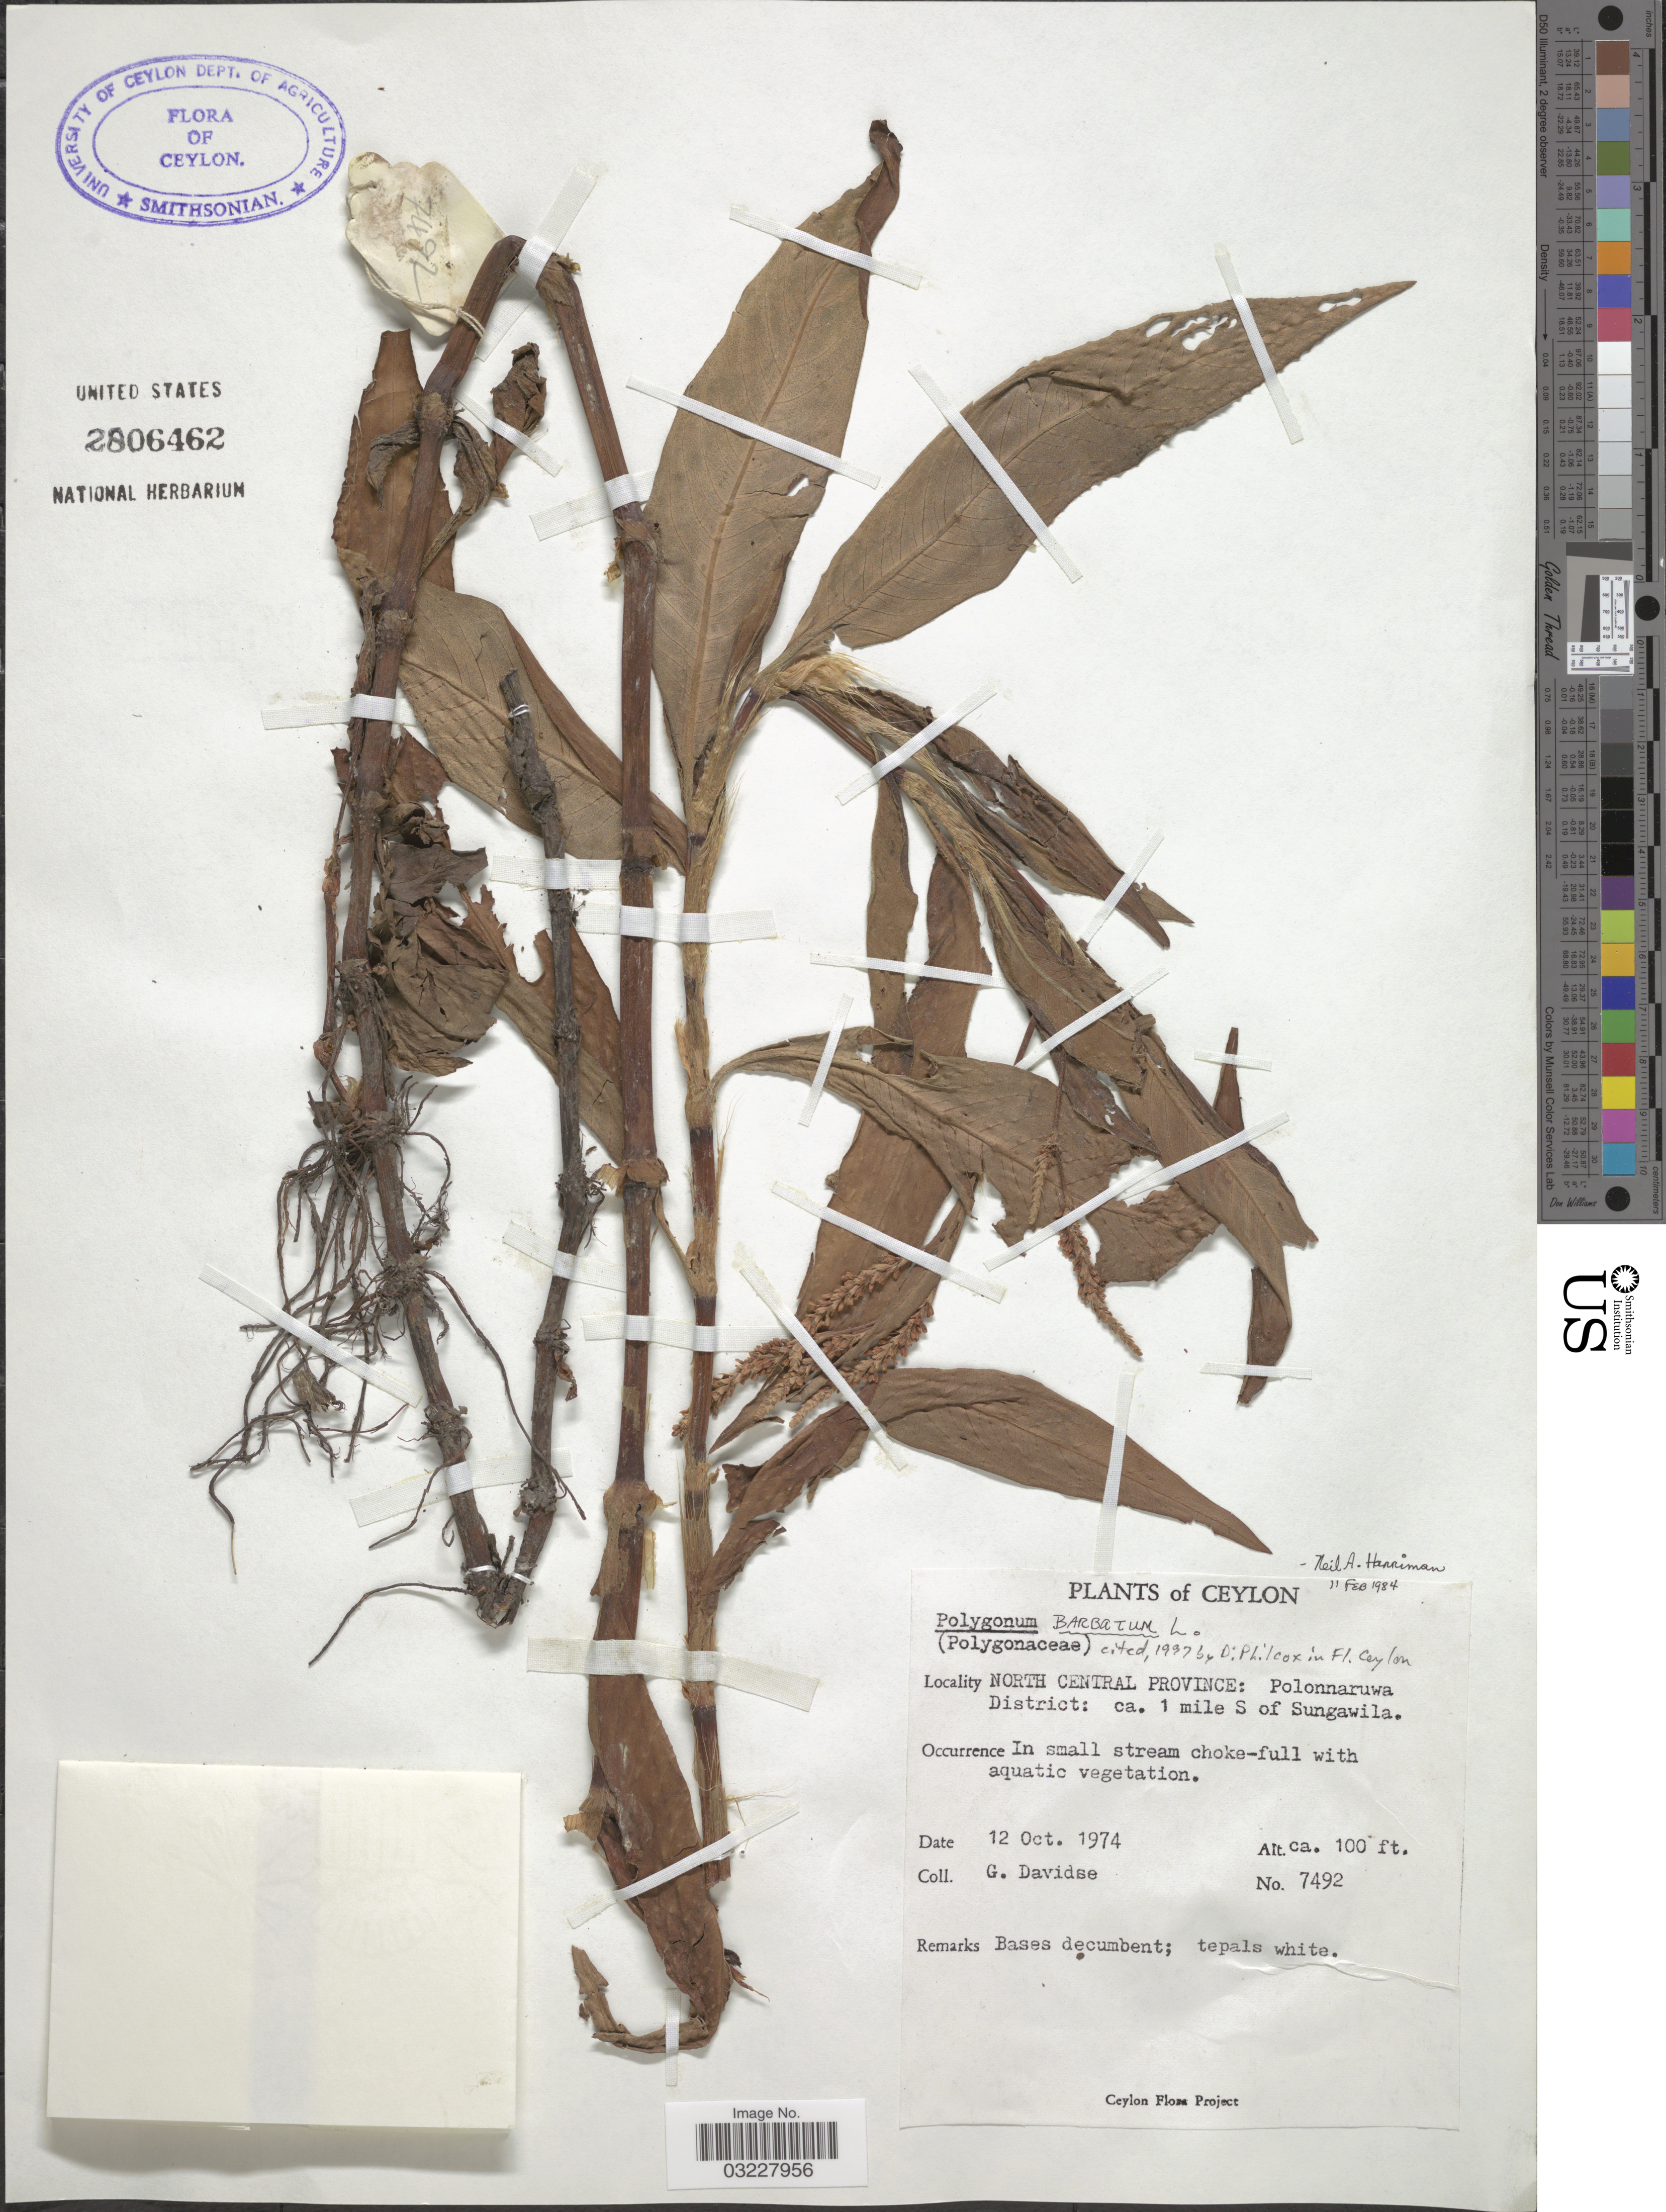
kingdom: Plantae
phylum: Tracheophyta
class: Magnoliopsida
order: Caryophyllales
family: Polygonaceae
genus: Polygonum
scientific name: Polygonum barbatum var. barbatum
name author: L.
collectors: G. Davidse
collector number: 7492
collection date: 1974-10-12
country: Sri Lanka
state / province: North Central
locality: Ceylon. Polonnaruwa District: ca. 1 mile S of Sungawila.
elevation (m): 30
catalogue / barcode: US 2806462